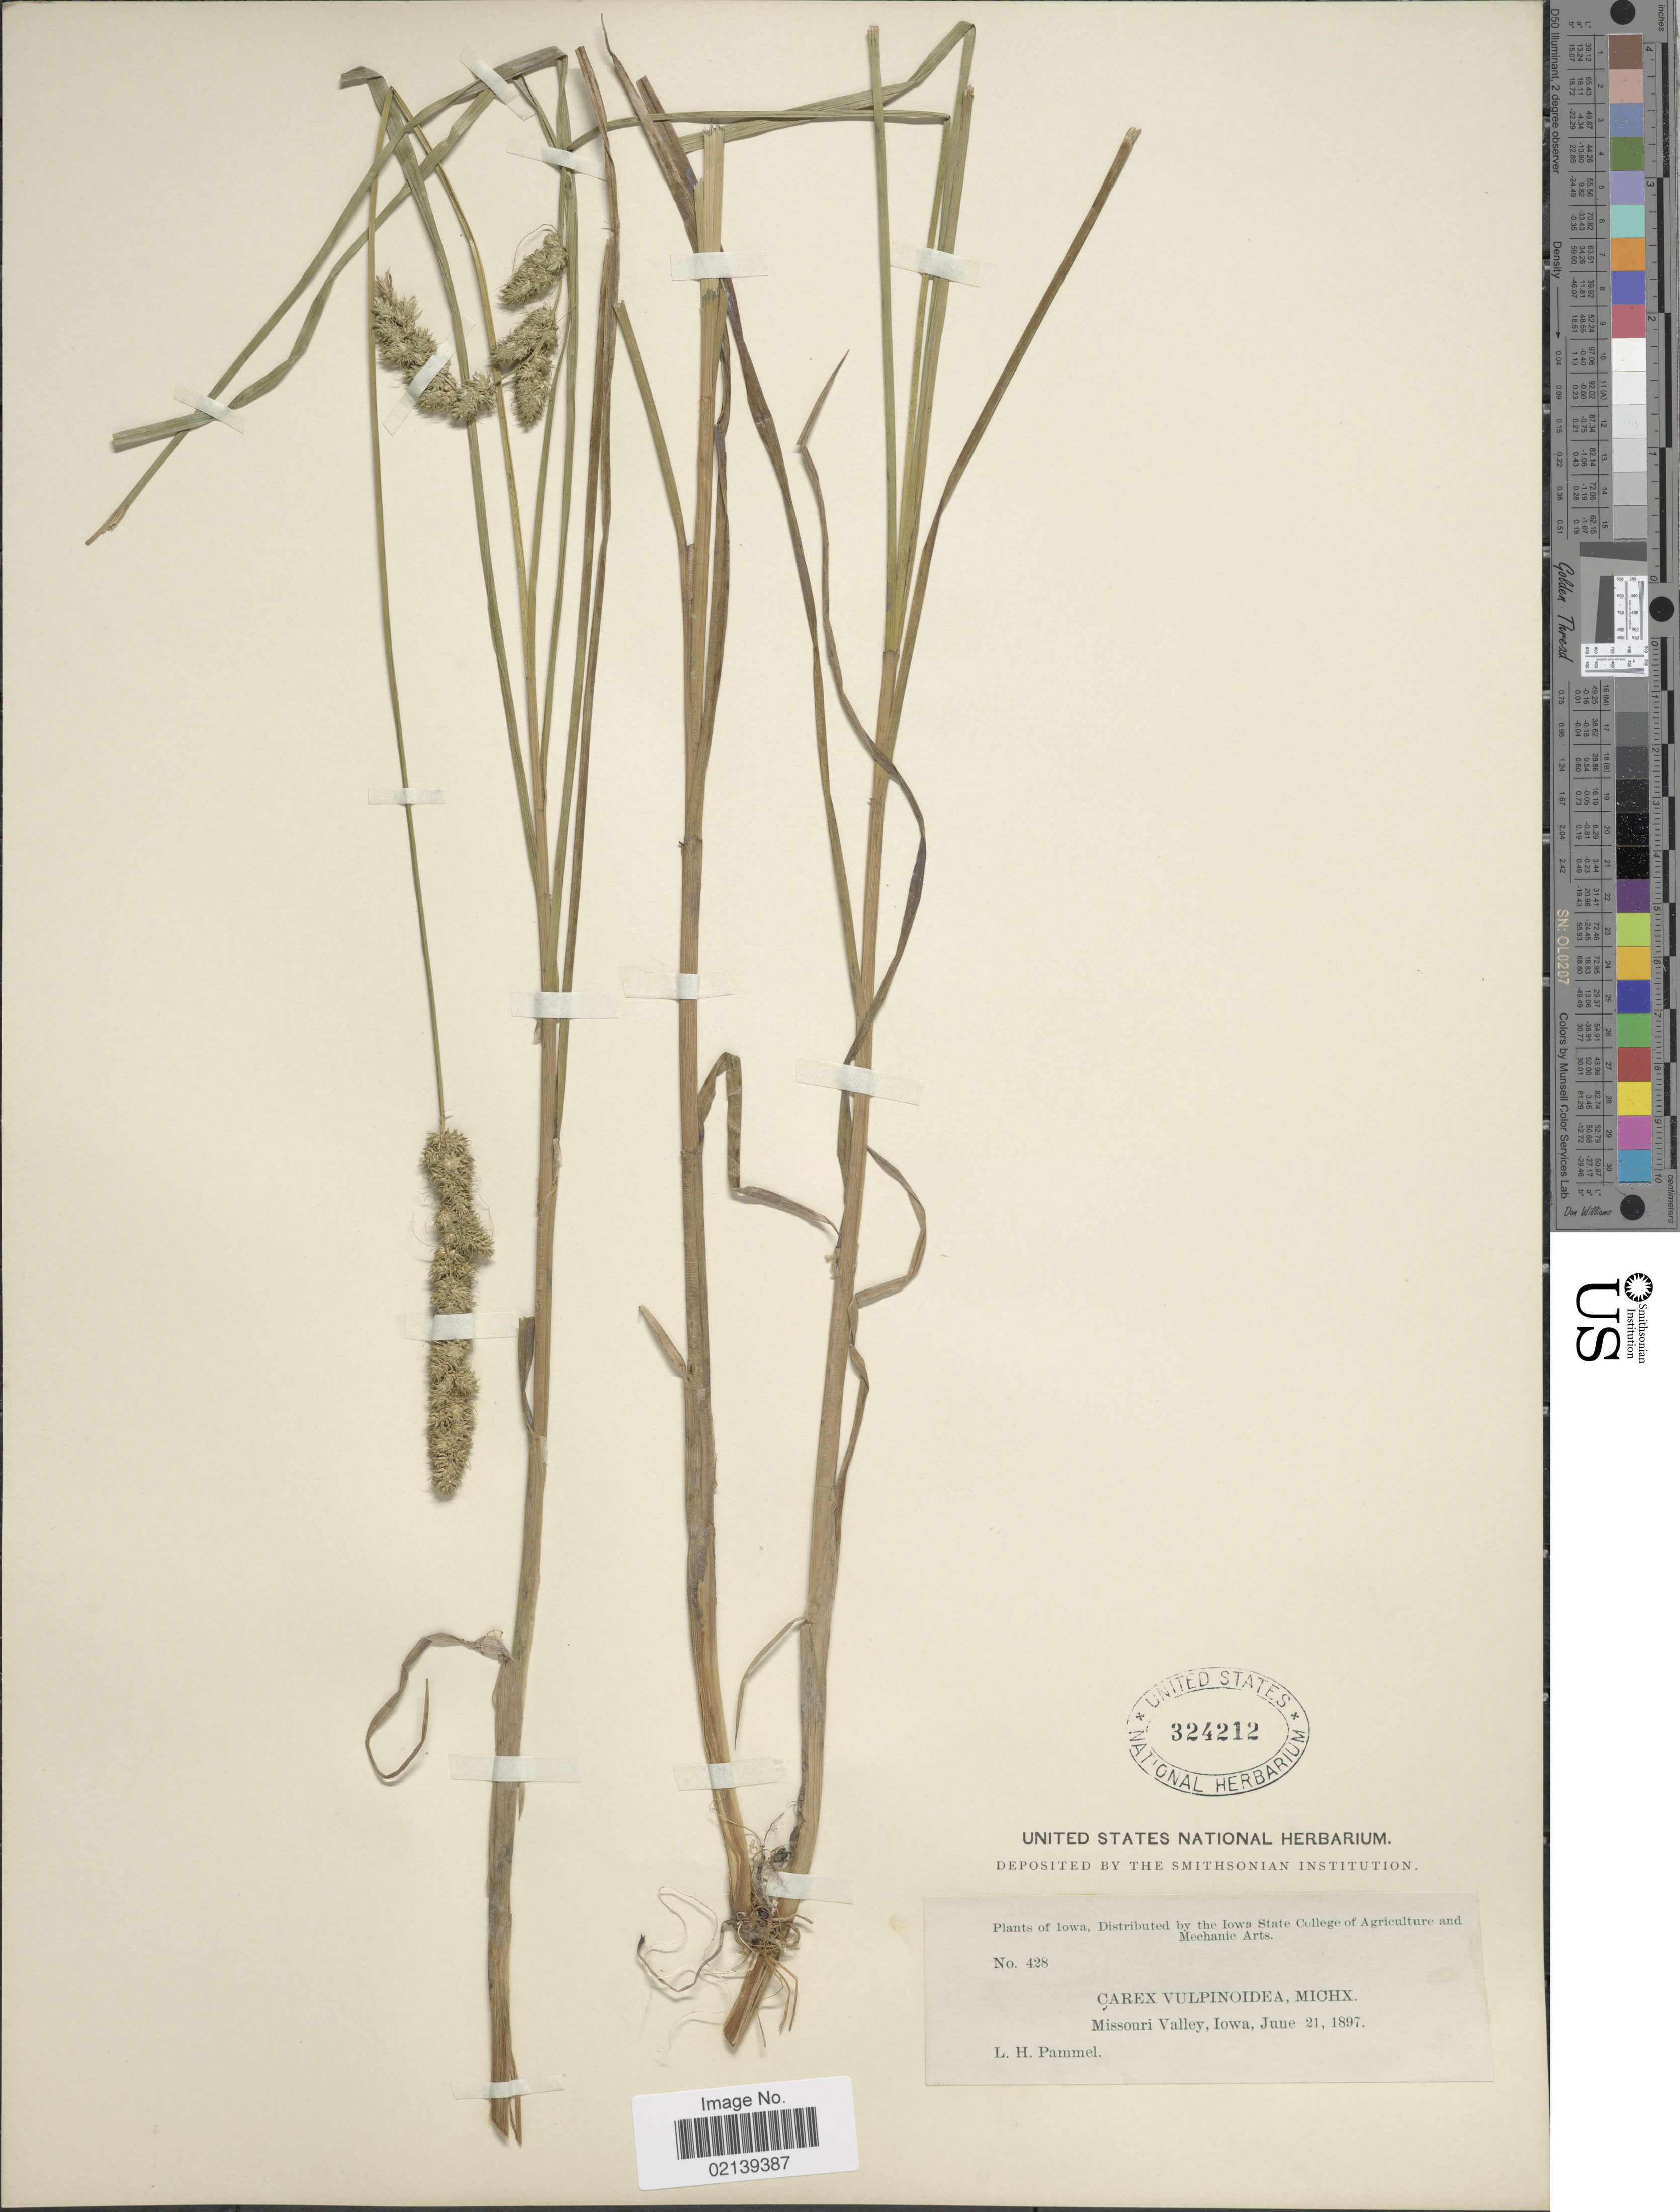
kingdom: Plantae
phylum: Tracheophyta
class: Liliopsida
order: Poales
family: Cyperaceae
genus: Carex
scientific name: Carex vulpinoidea Michx.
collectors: L. Pammel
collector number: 428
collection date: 1897-06-21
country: United States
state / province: Iowa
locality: Missouri Valley, Iowa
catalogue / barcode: US 324212